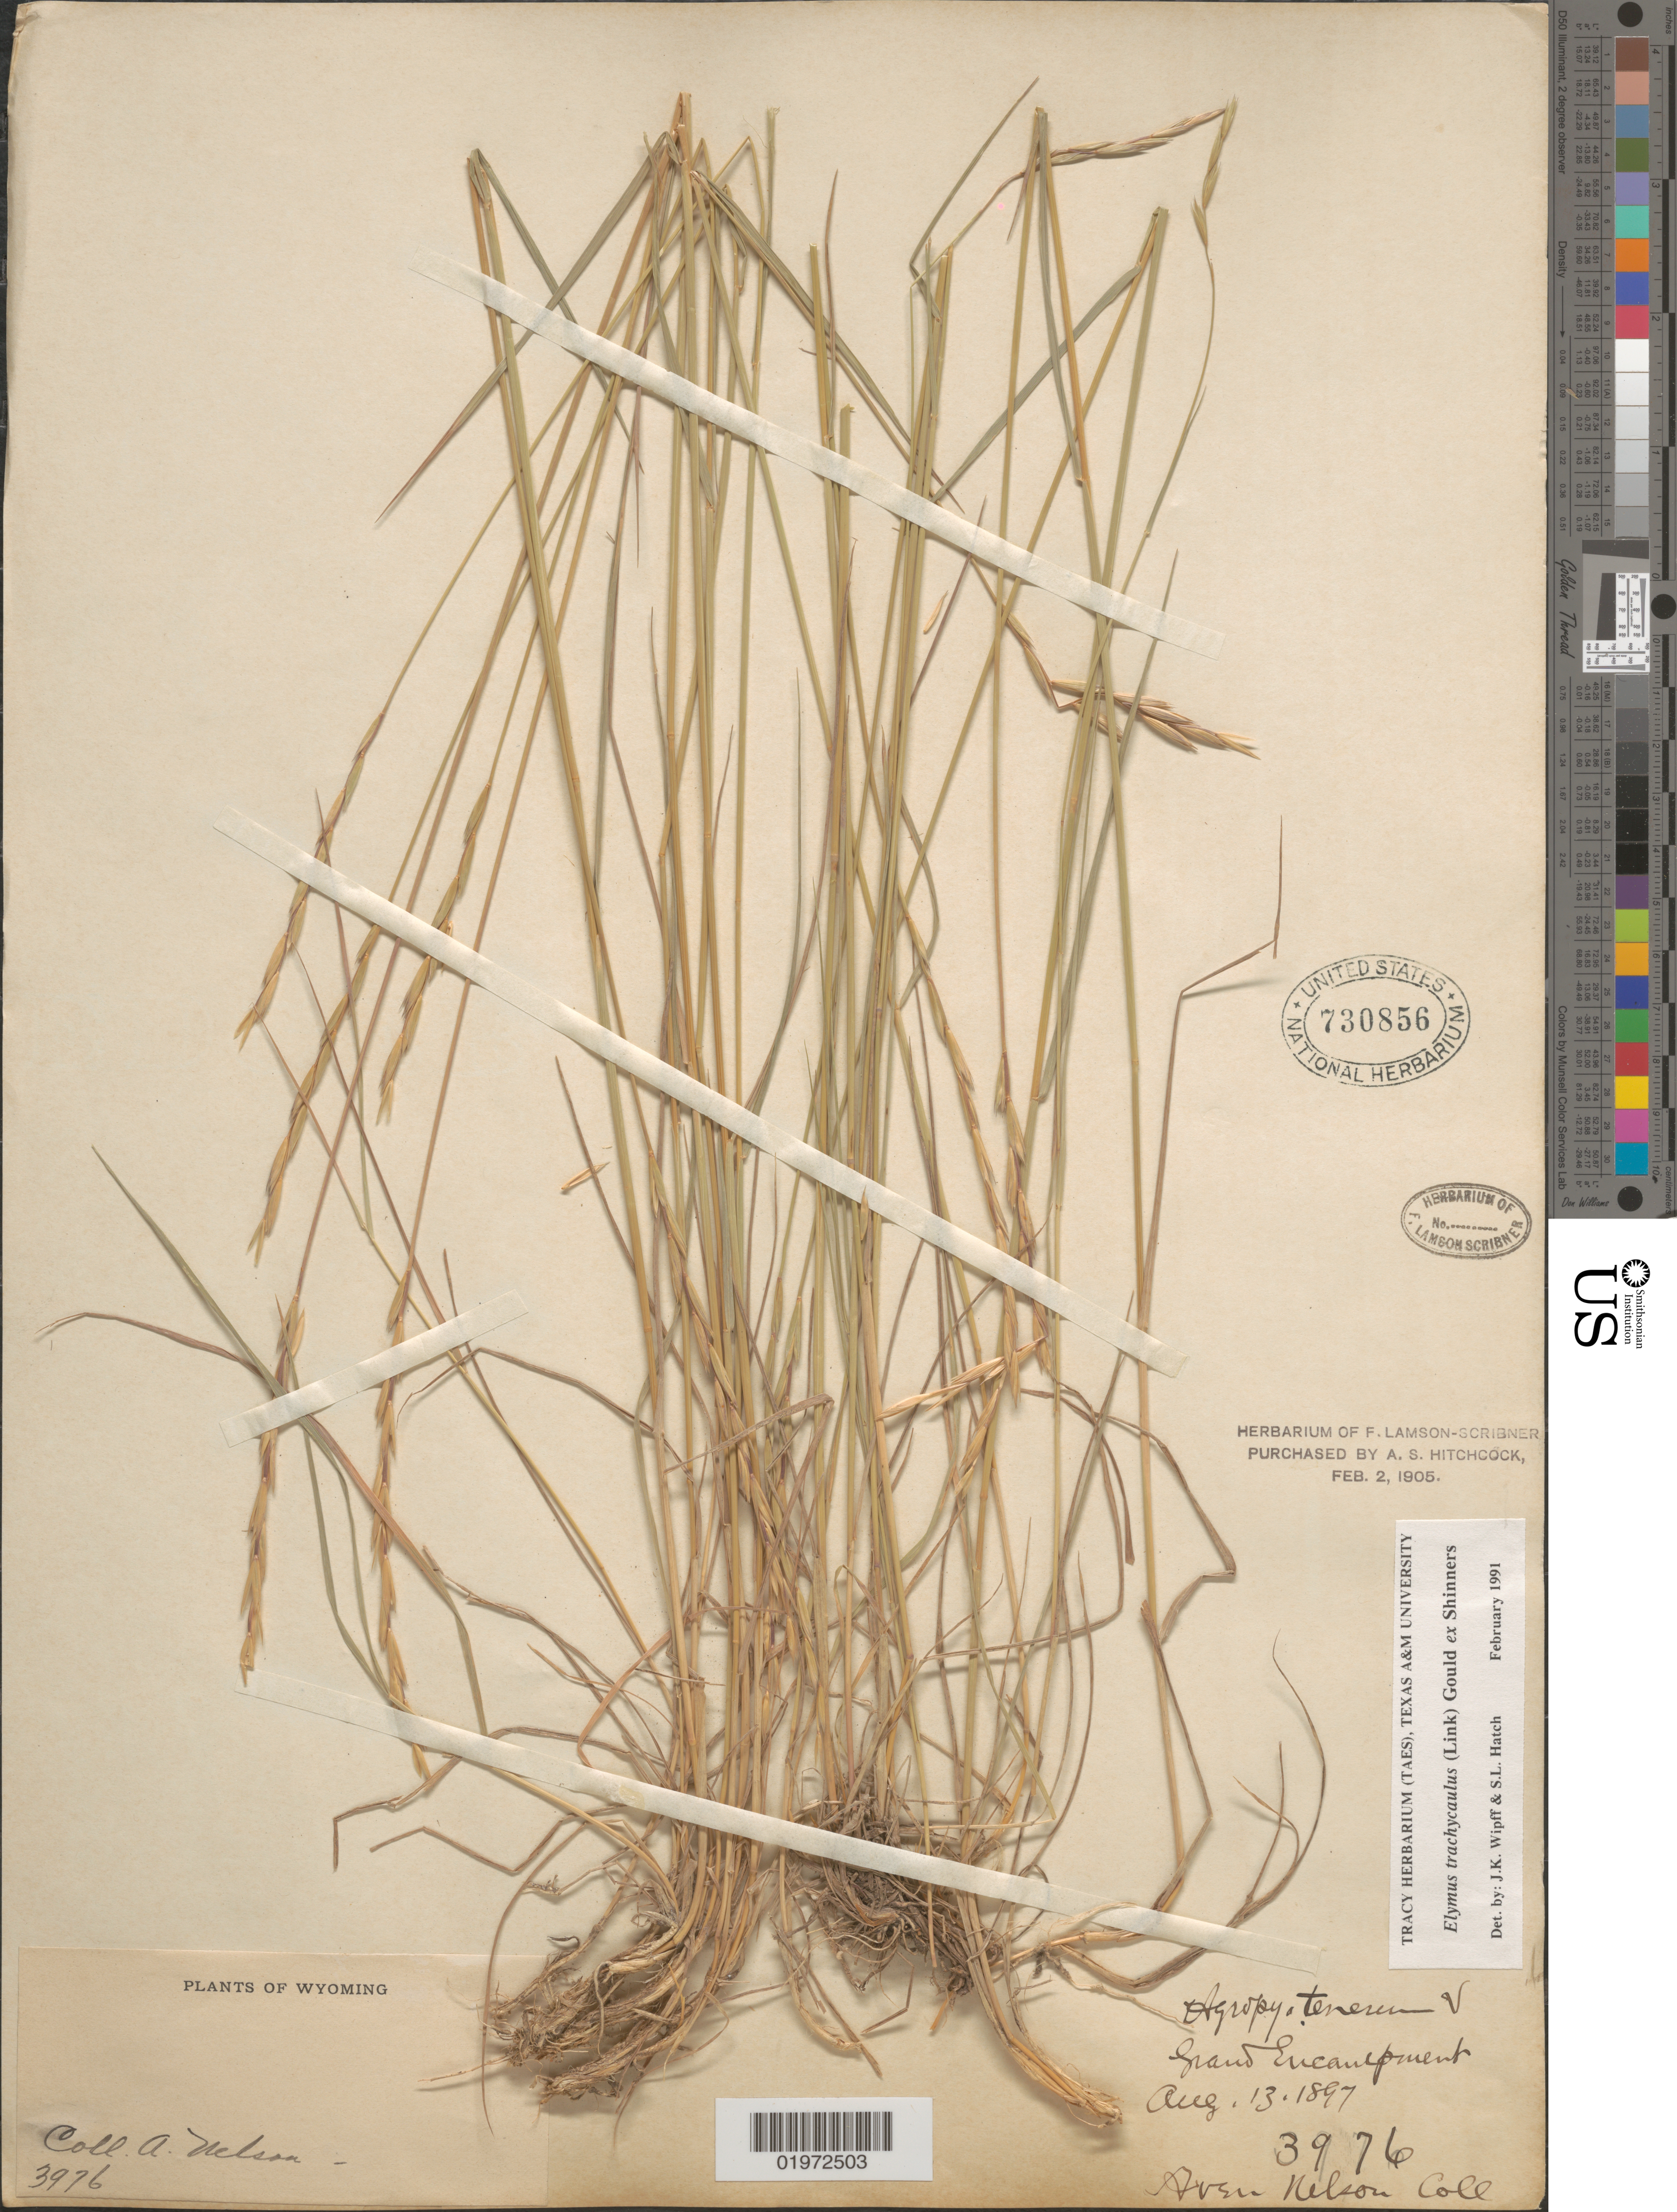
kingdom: Plantae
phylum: Tracheophyta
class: Liliopsida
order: Poales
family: Poaceae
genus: Elymus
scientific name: Elymus trachycaulus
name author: (Link) Gould ex Shinners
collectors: A. Nelson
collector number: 3976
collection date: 1897-08-13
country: United States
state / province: Wyoming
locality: Grand Escarpment.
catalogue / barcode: US 730856